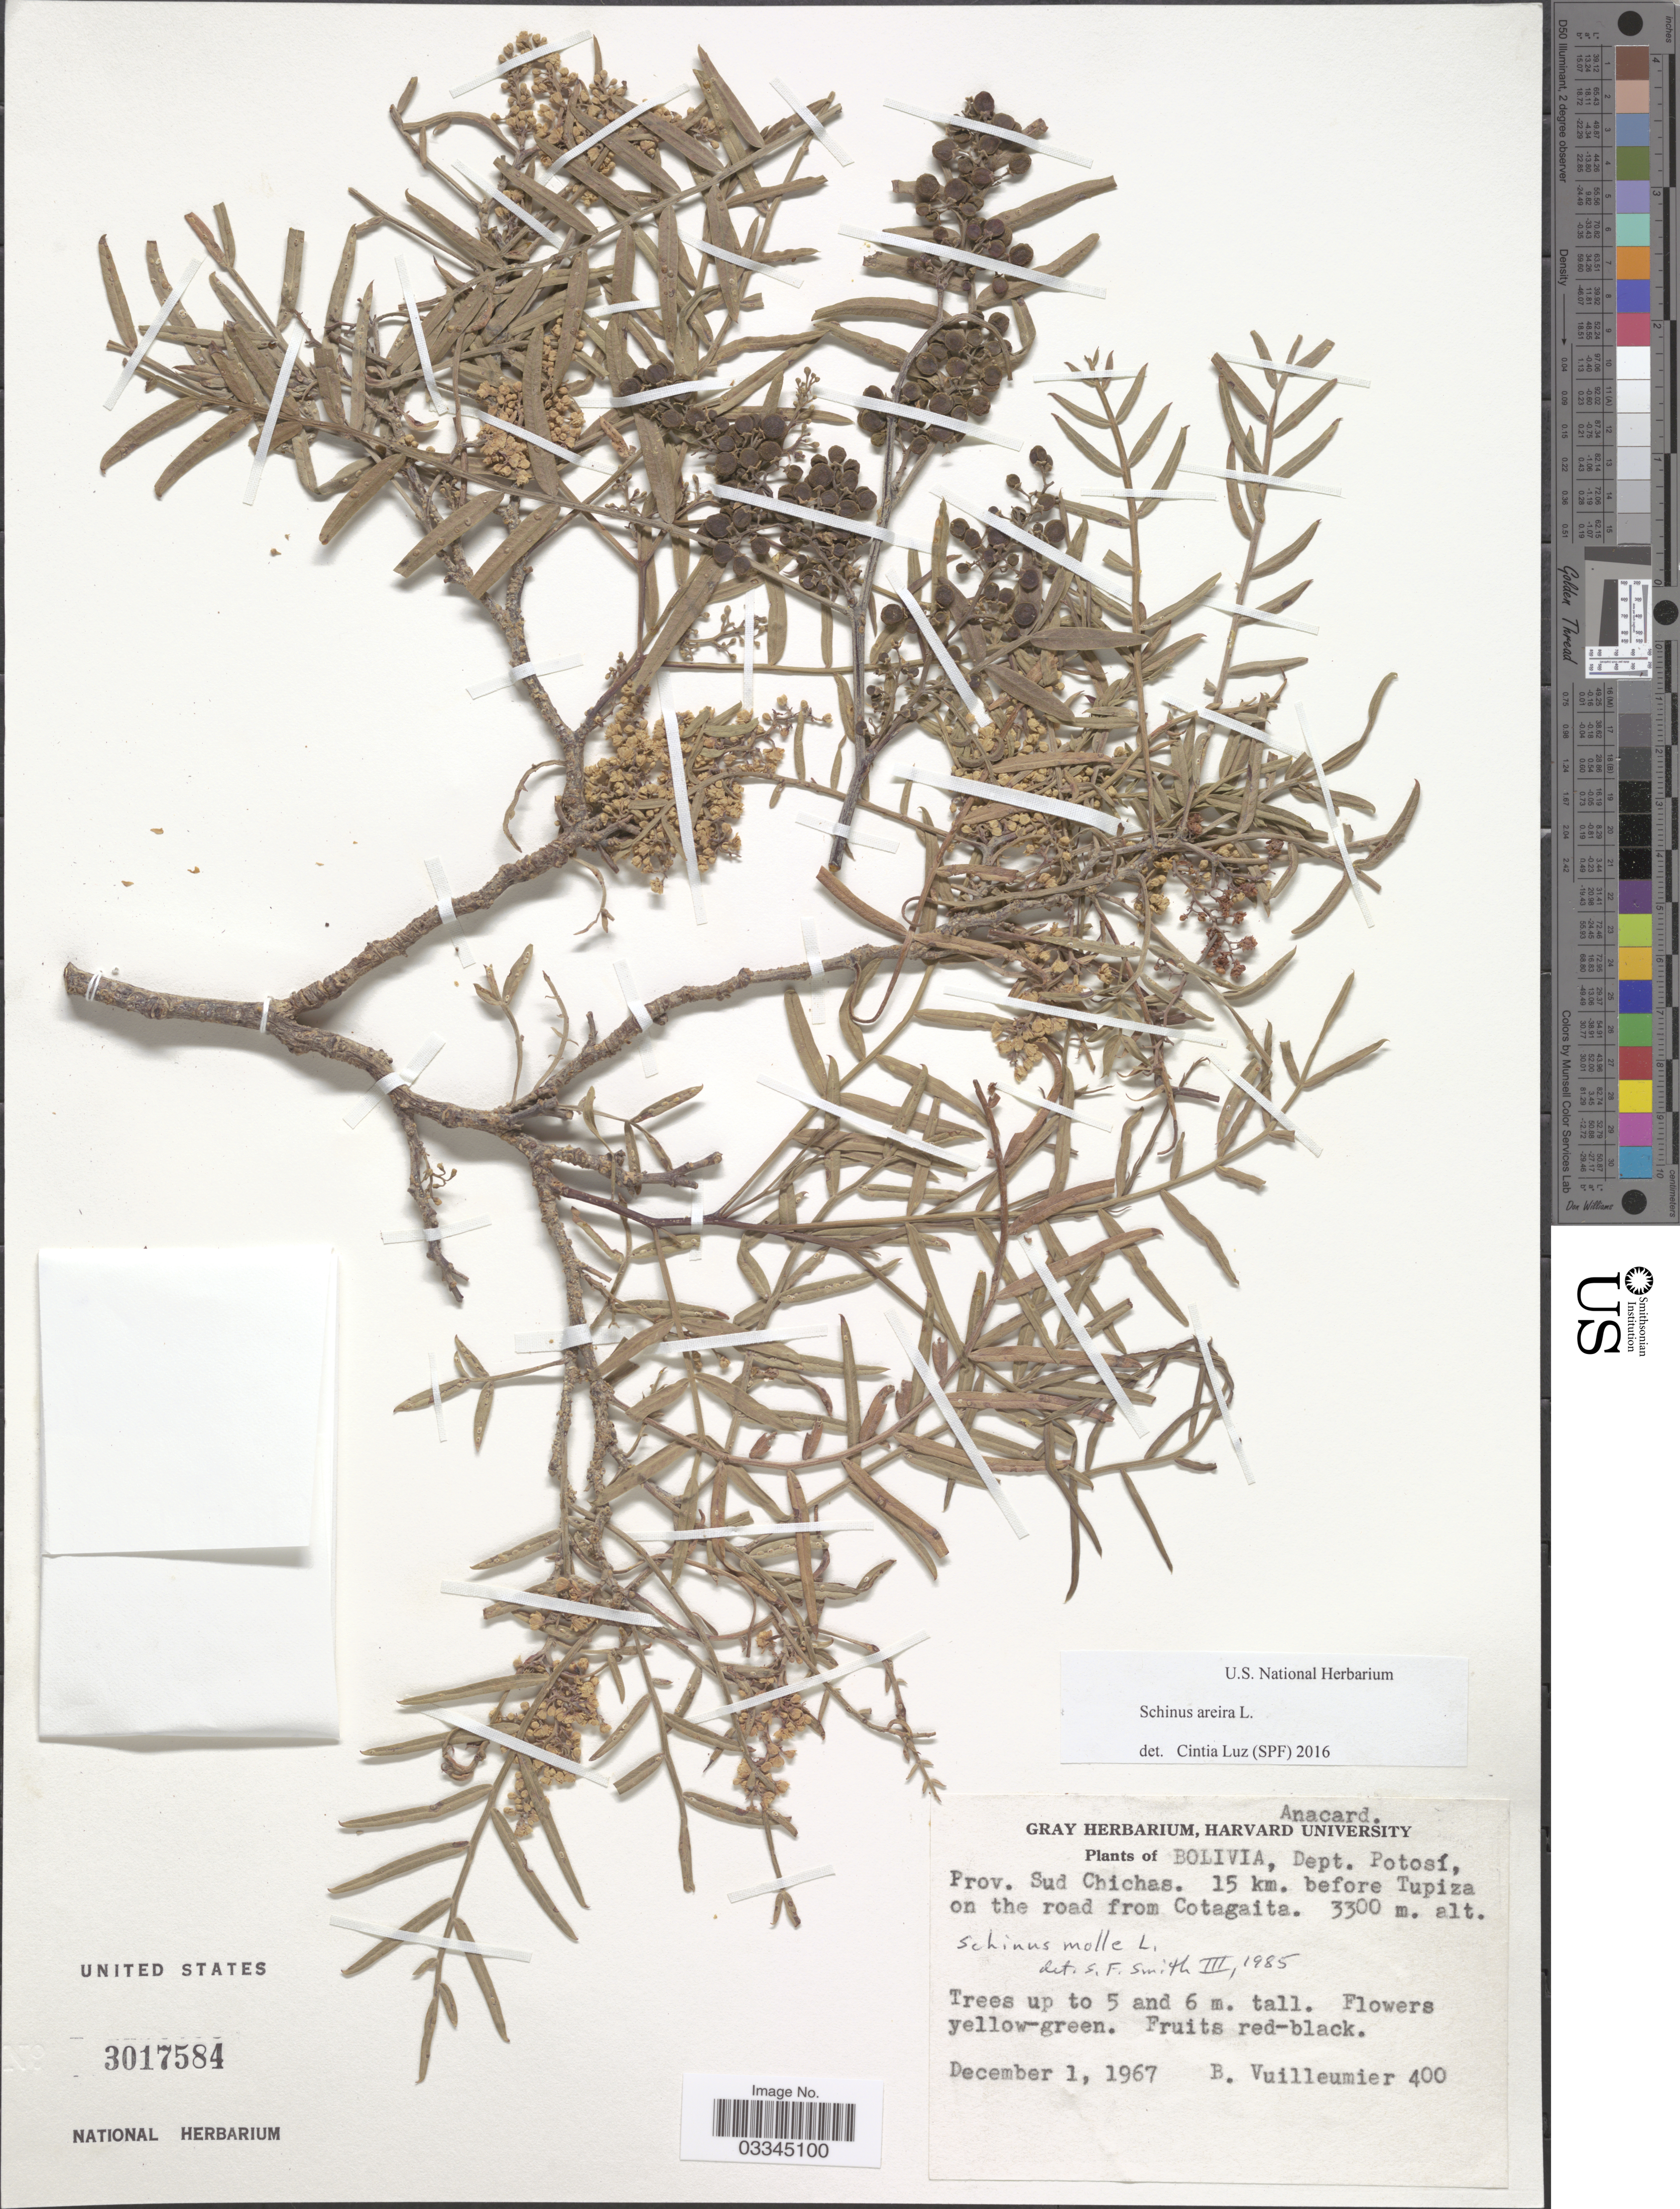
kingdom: Plantae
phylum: Tracheophyta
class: Magnoliopsida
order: Sapindales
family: Anacardiaceae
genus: Schinus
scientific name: Schinus areira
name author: L.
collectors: B. Vuilleumier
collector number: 400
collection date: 1967-12-01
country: Bolivia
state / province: Potosi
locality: Dept. Potosí, Prov. Sud Chicas. 15 km. before Tupiza on the road from Cotagaita.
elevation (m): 3300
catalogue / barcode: US 3017584